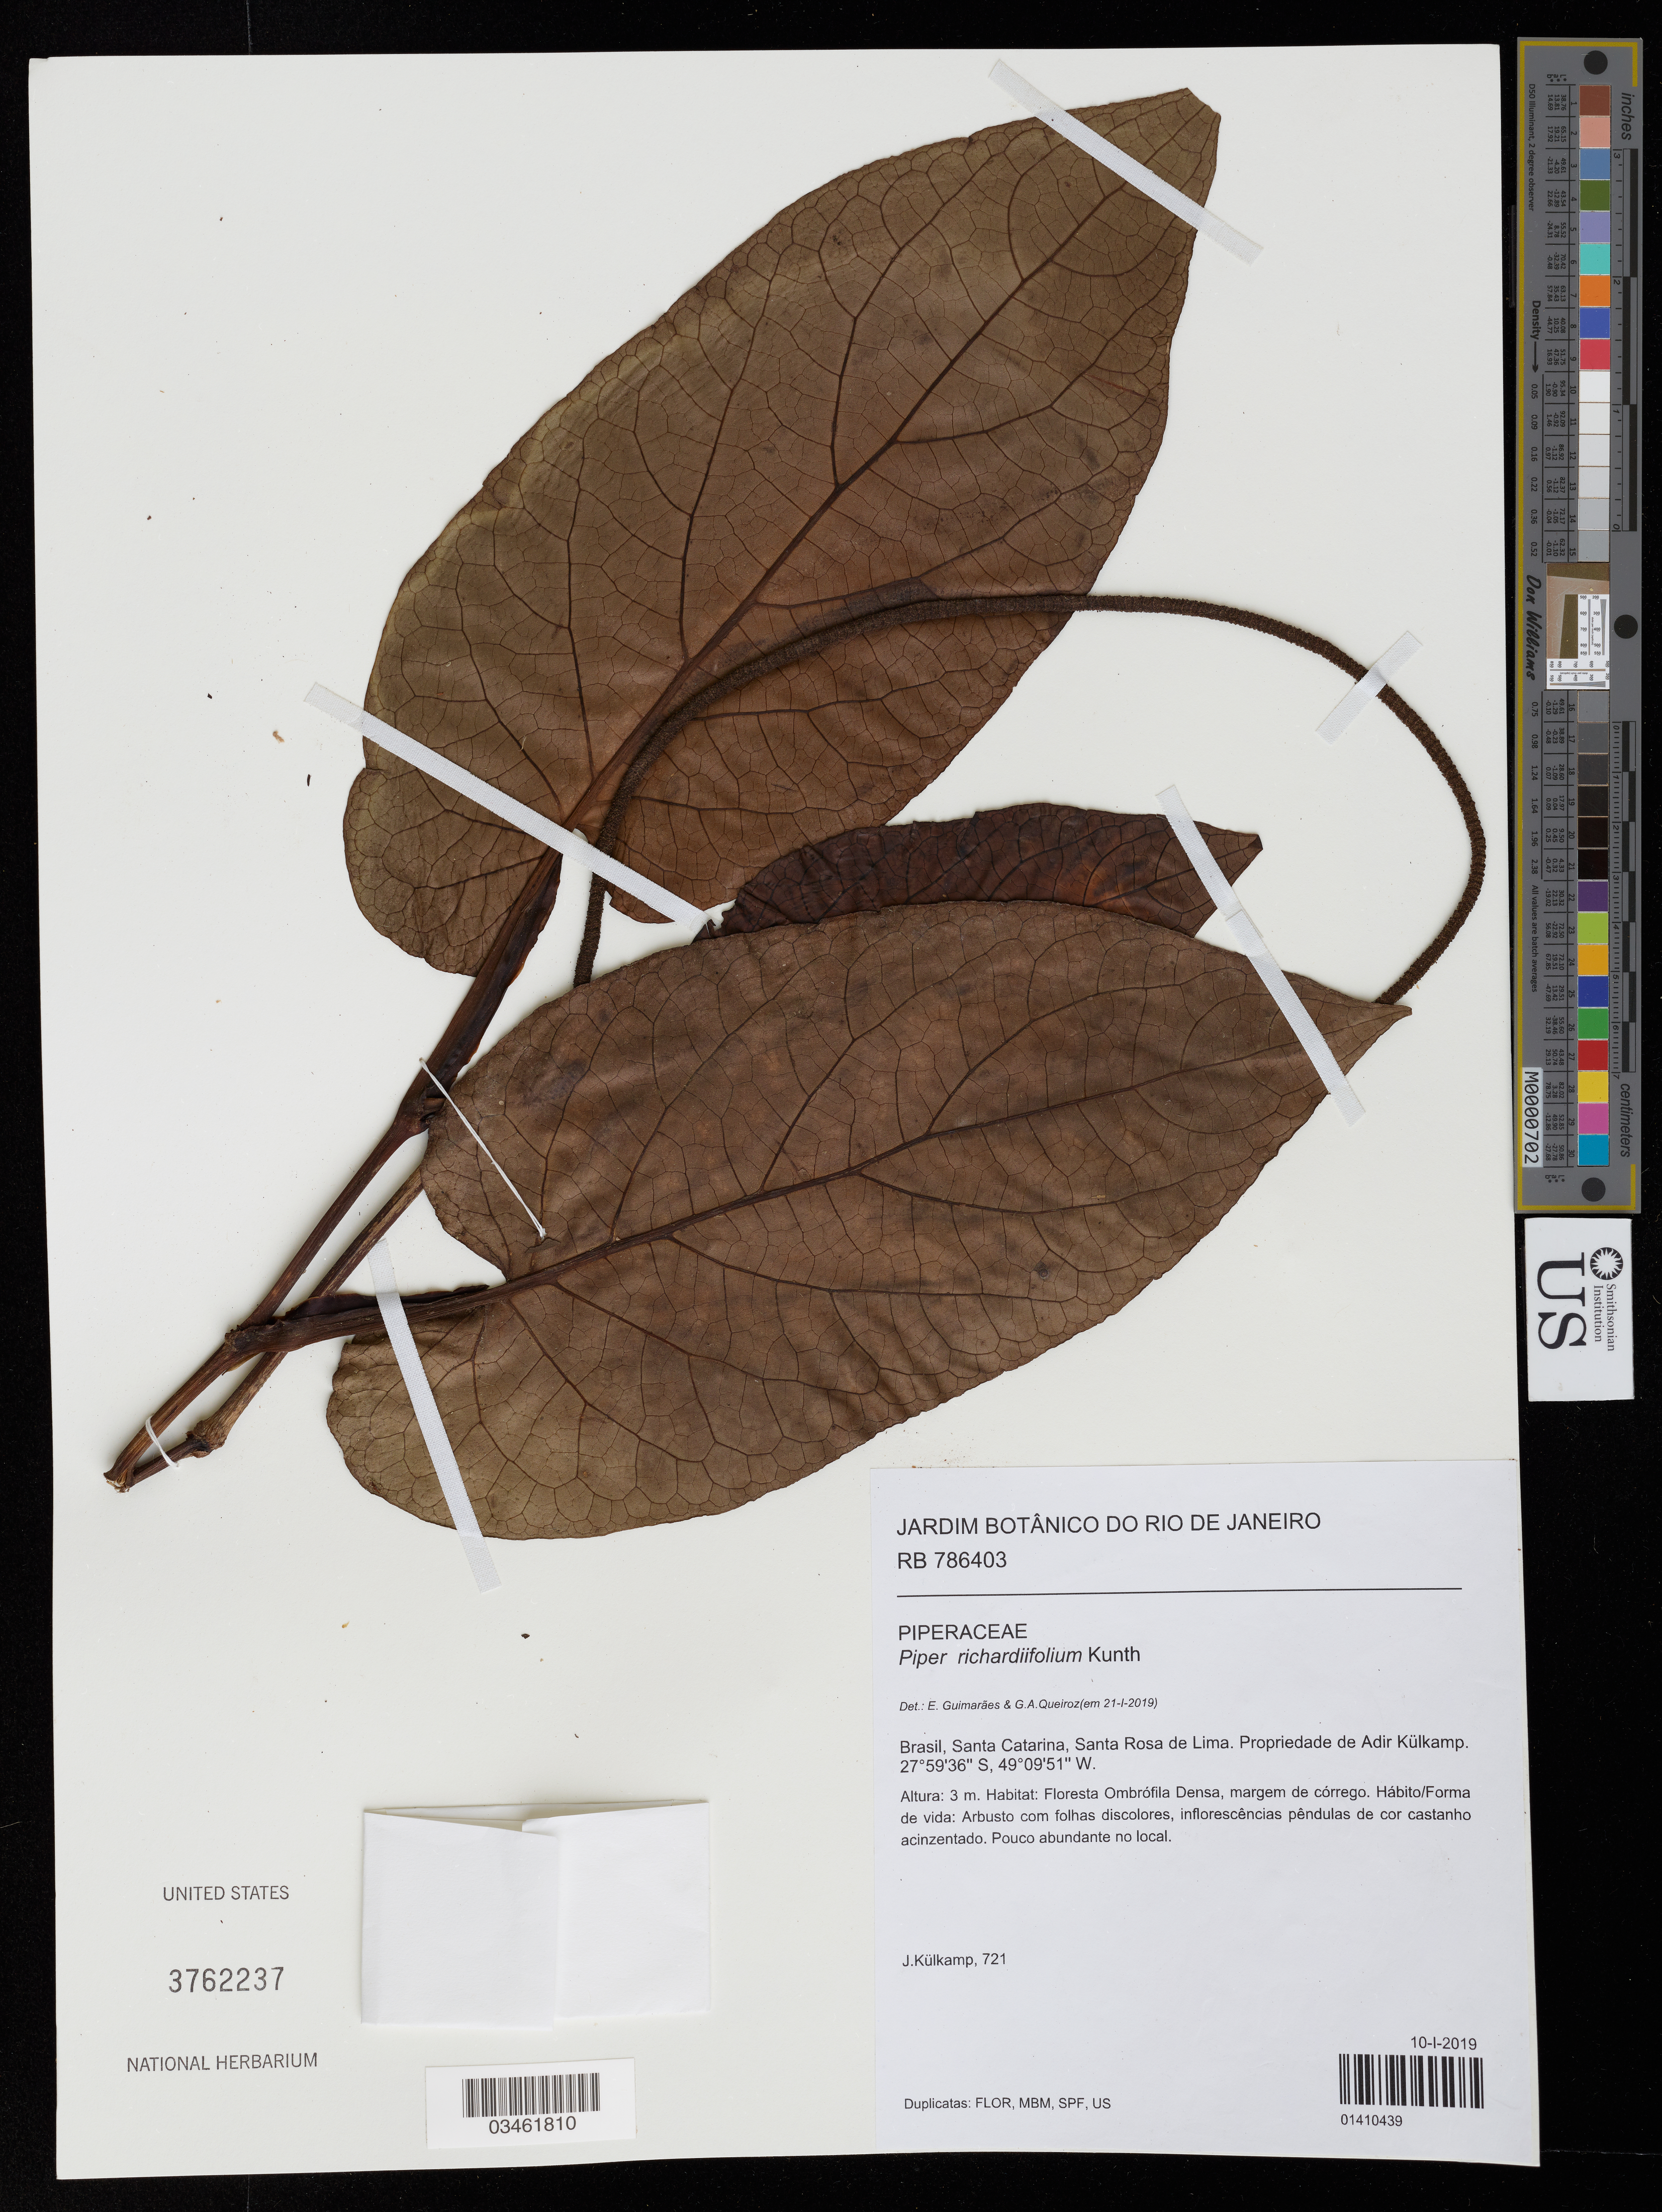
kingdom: Plantae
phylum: Tracheophyta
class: Magnoliopsida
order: Piperales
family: Piperaceae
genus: Piper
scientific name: Piper richardiifolium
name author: Kunth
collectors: J. Külkamp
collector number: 721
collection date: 2019-01-10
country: Brazil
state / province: Santa Catarina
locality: Santa Rosa de Lima. Propriedade de Adir Külkamp.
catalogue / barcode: US 3762237